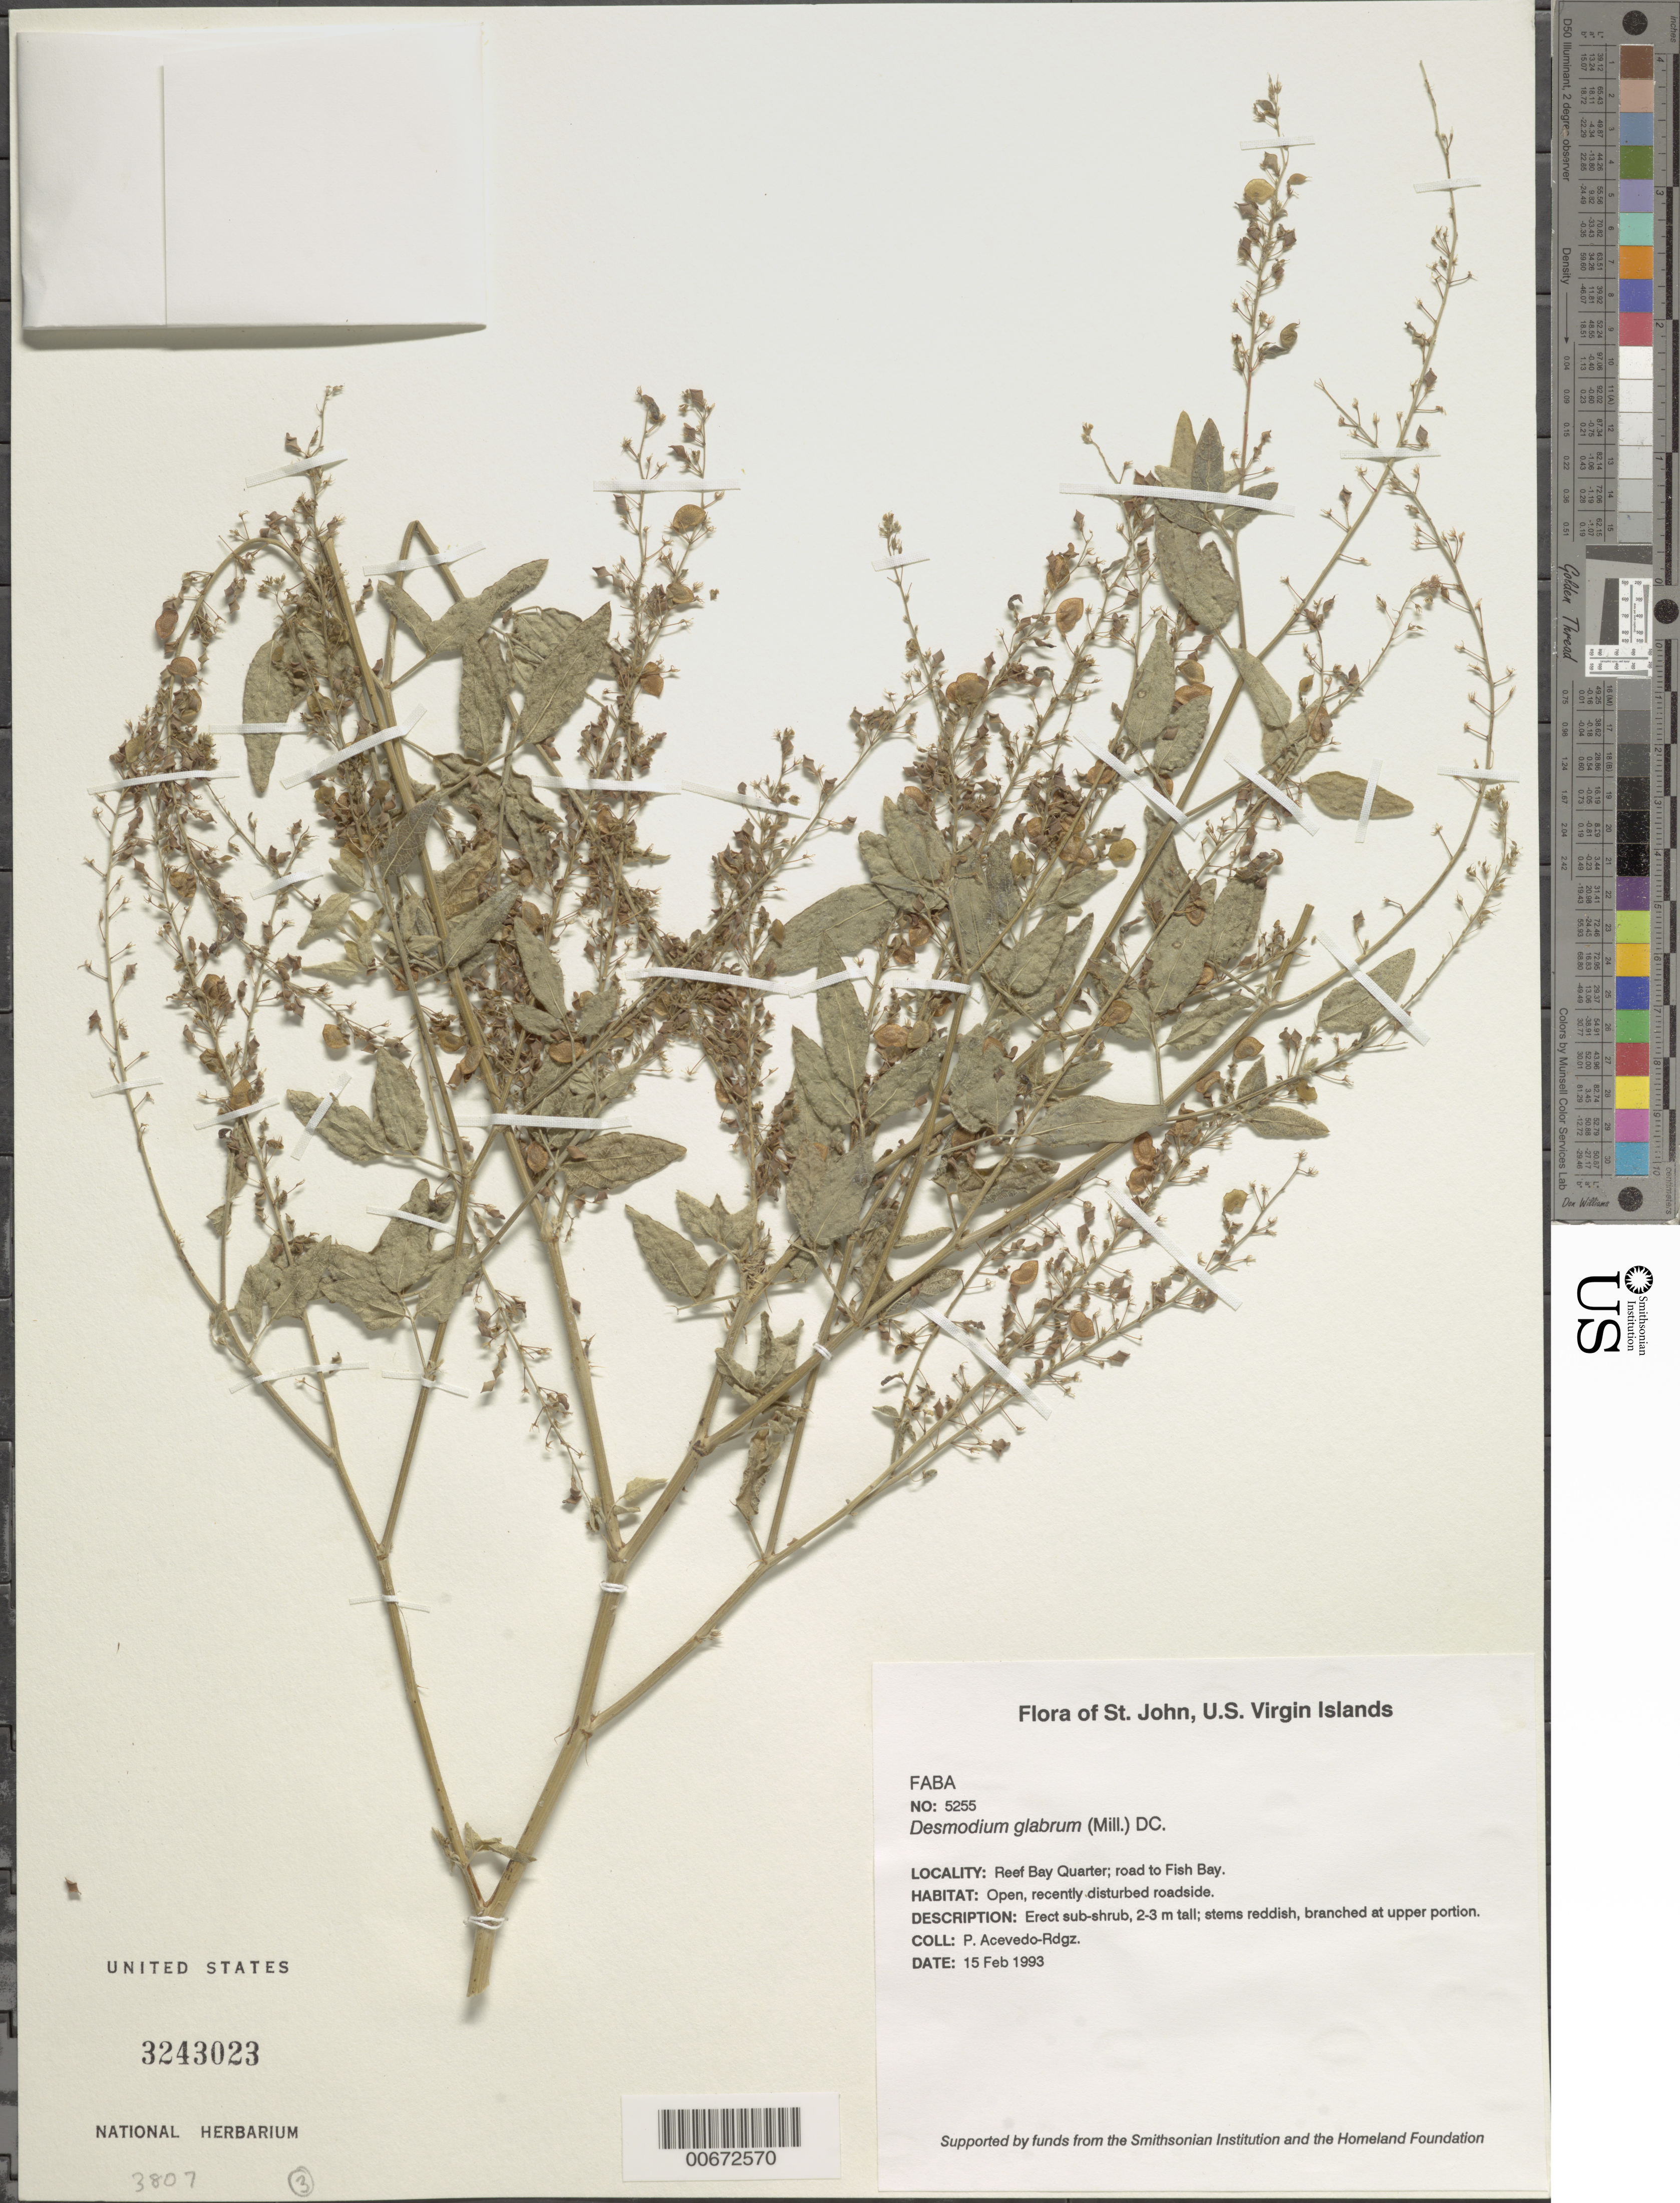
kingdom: Plantae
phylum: Tracheophyta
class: Magnoliopsida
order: Fabales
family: Fabaceae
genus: Desmodium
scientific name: Desmodium glabrum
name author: (Mill.) DC.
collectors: P. Acevedo-Rodr.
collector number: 5255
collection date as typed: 15 Feb 1993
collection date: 1993-02-15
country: U.S. Virgin Islands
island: St. John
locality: Reef Bay Quarter; road to Fish Bay.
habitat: Open, recently disturbed roadside.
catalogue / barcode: US 3243023